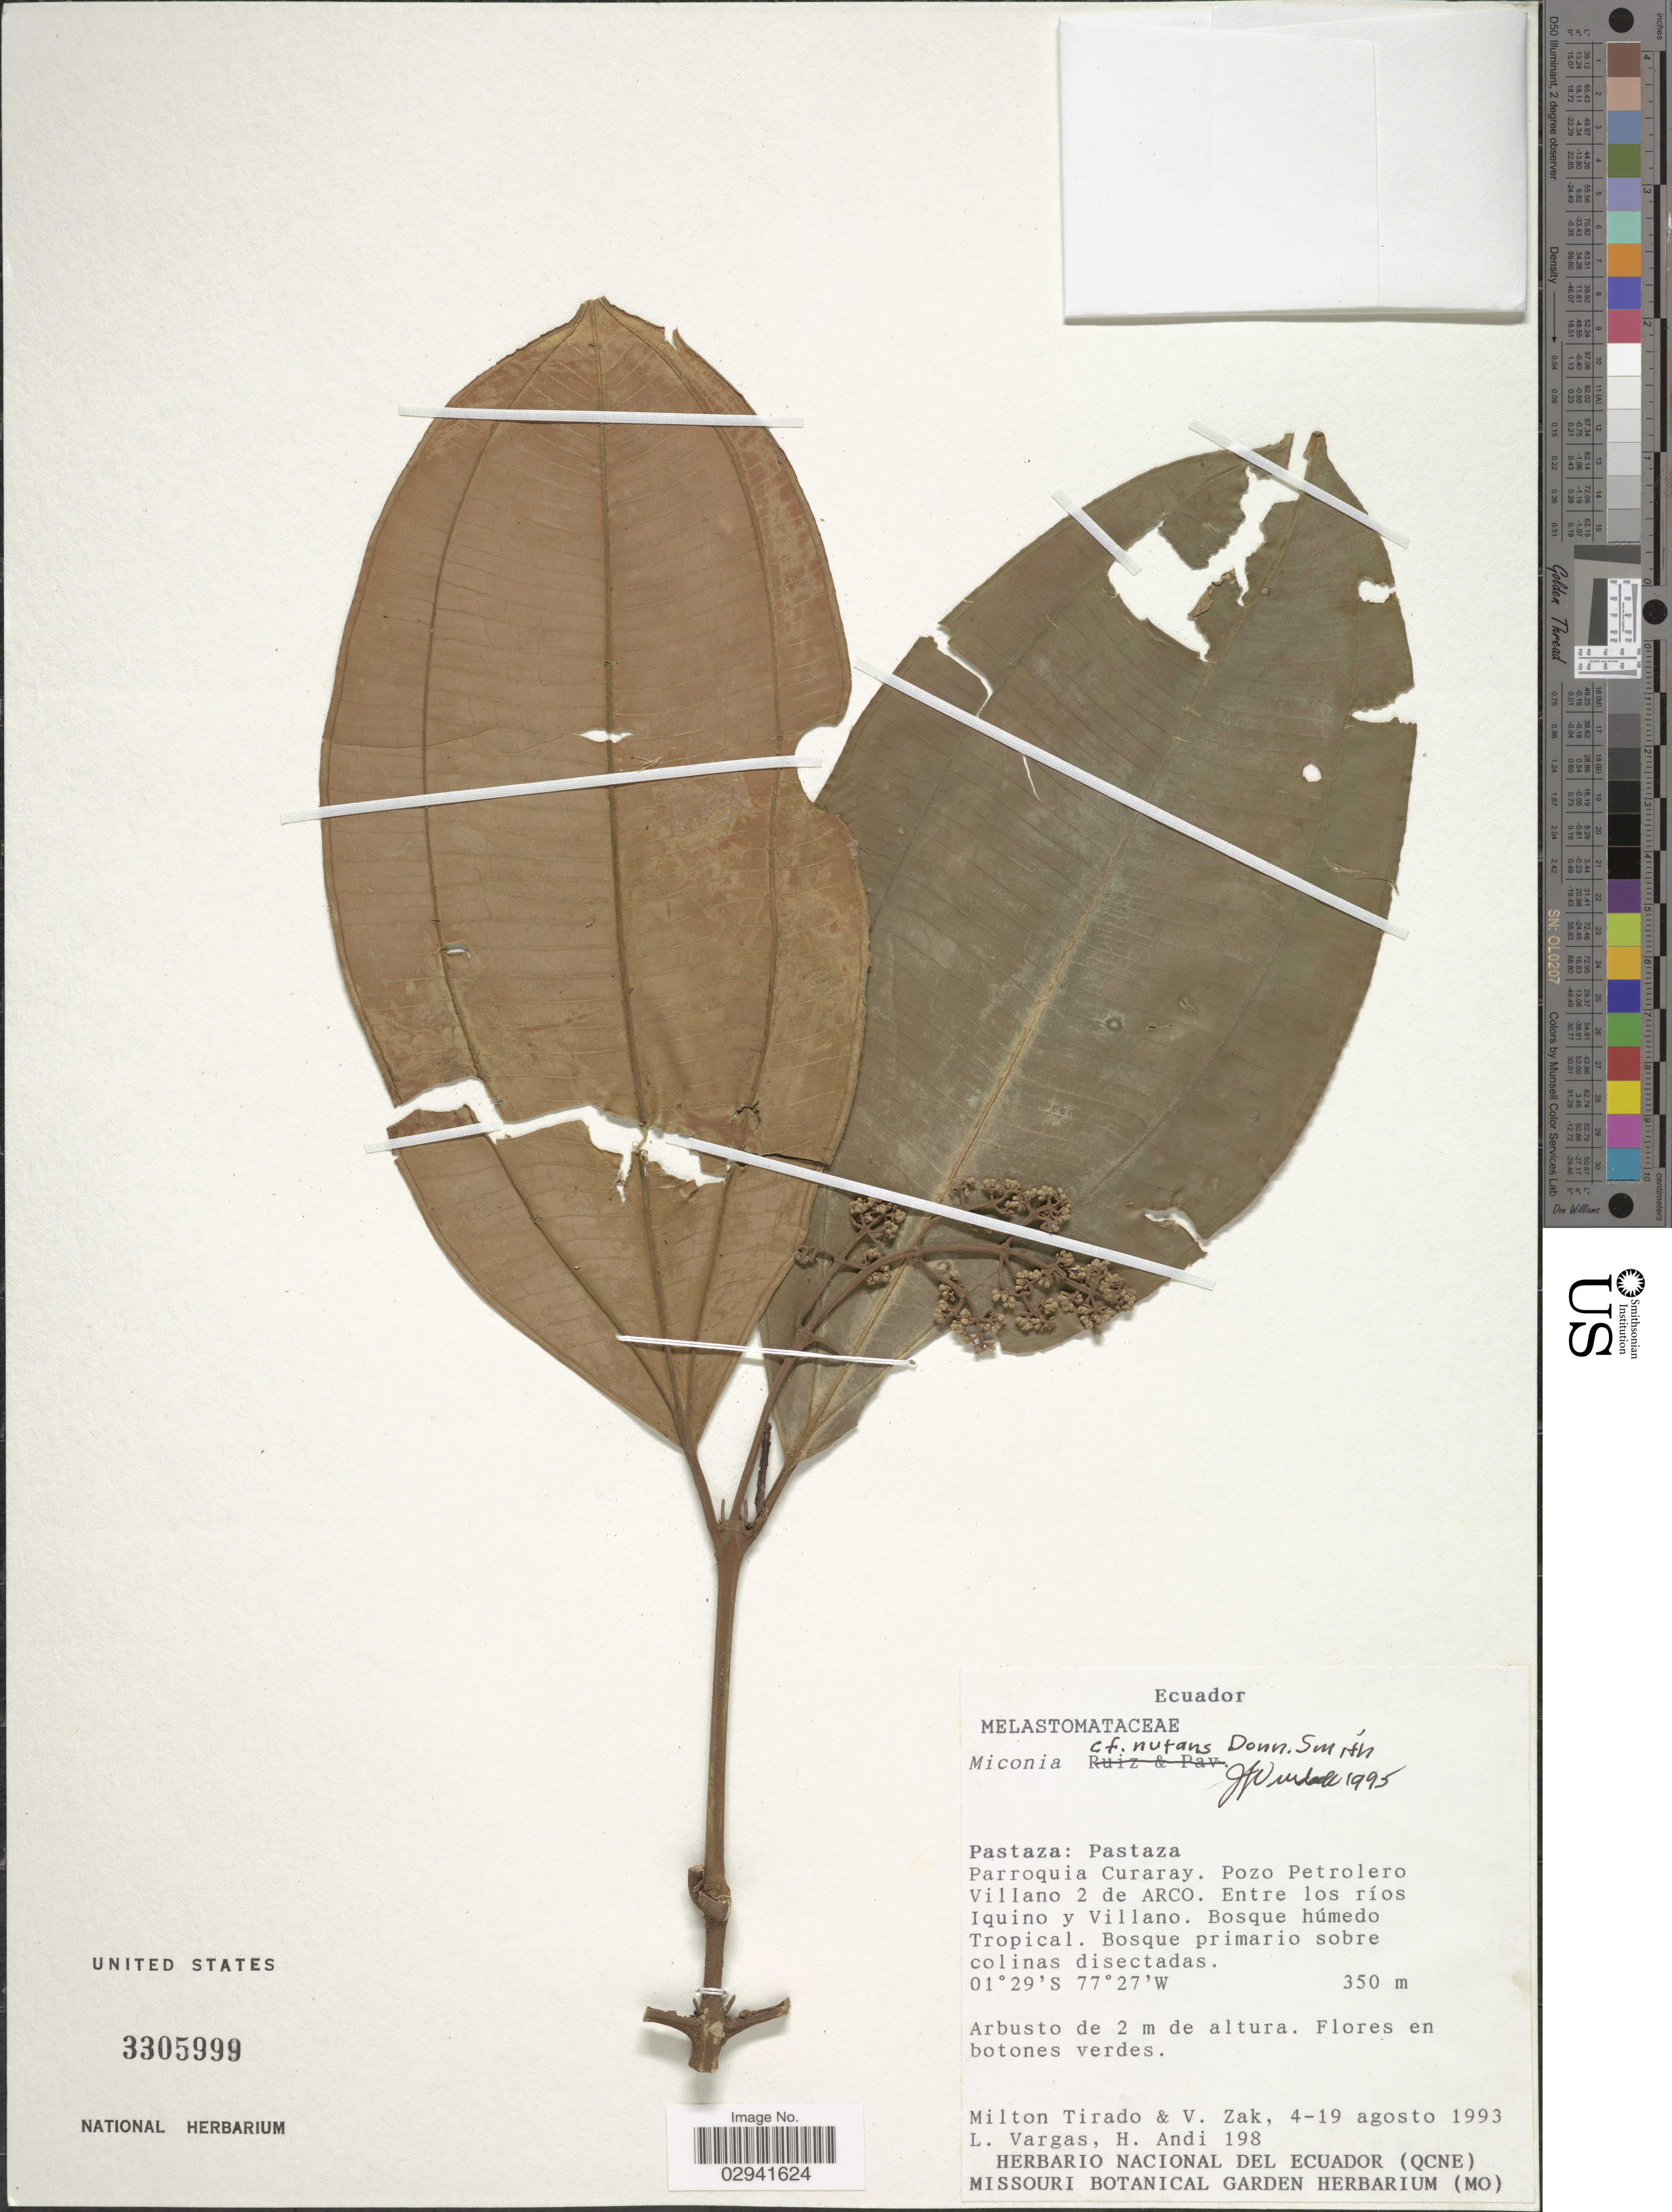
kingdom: Plantae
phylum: Tracheophyta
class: Magnoliopsida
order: Myrtales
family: Melastomataceae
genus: Miconia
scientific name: Miconia nutans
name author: Donn. Sm.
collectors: M. Tirado, V. Zak, L. Vargas & H. Andi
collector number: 198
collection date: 1993-08-04/1993-08-19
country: Ecuador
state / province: Pastaza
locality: Pastaza. Parroquia Curaray. Pozo Petrolero Villano 2 de Arco. Entre los ríos Iquino y Villano. Bosque húmedo Tropical.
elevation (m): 350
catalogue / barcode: US 3305999